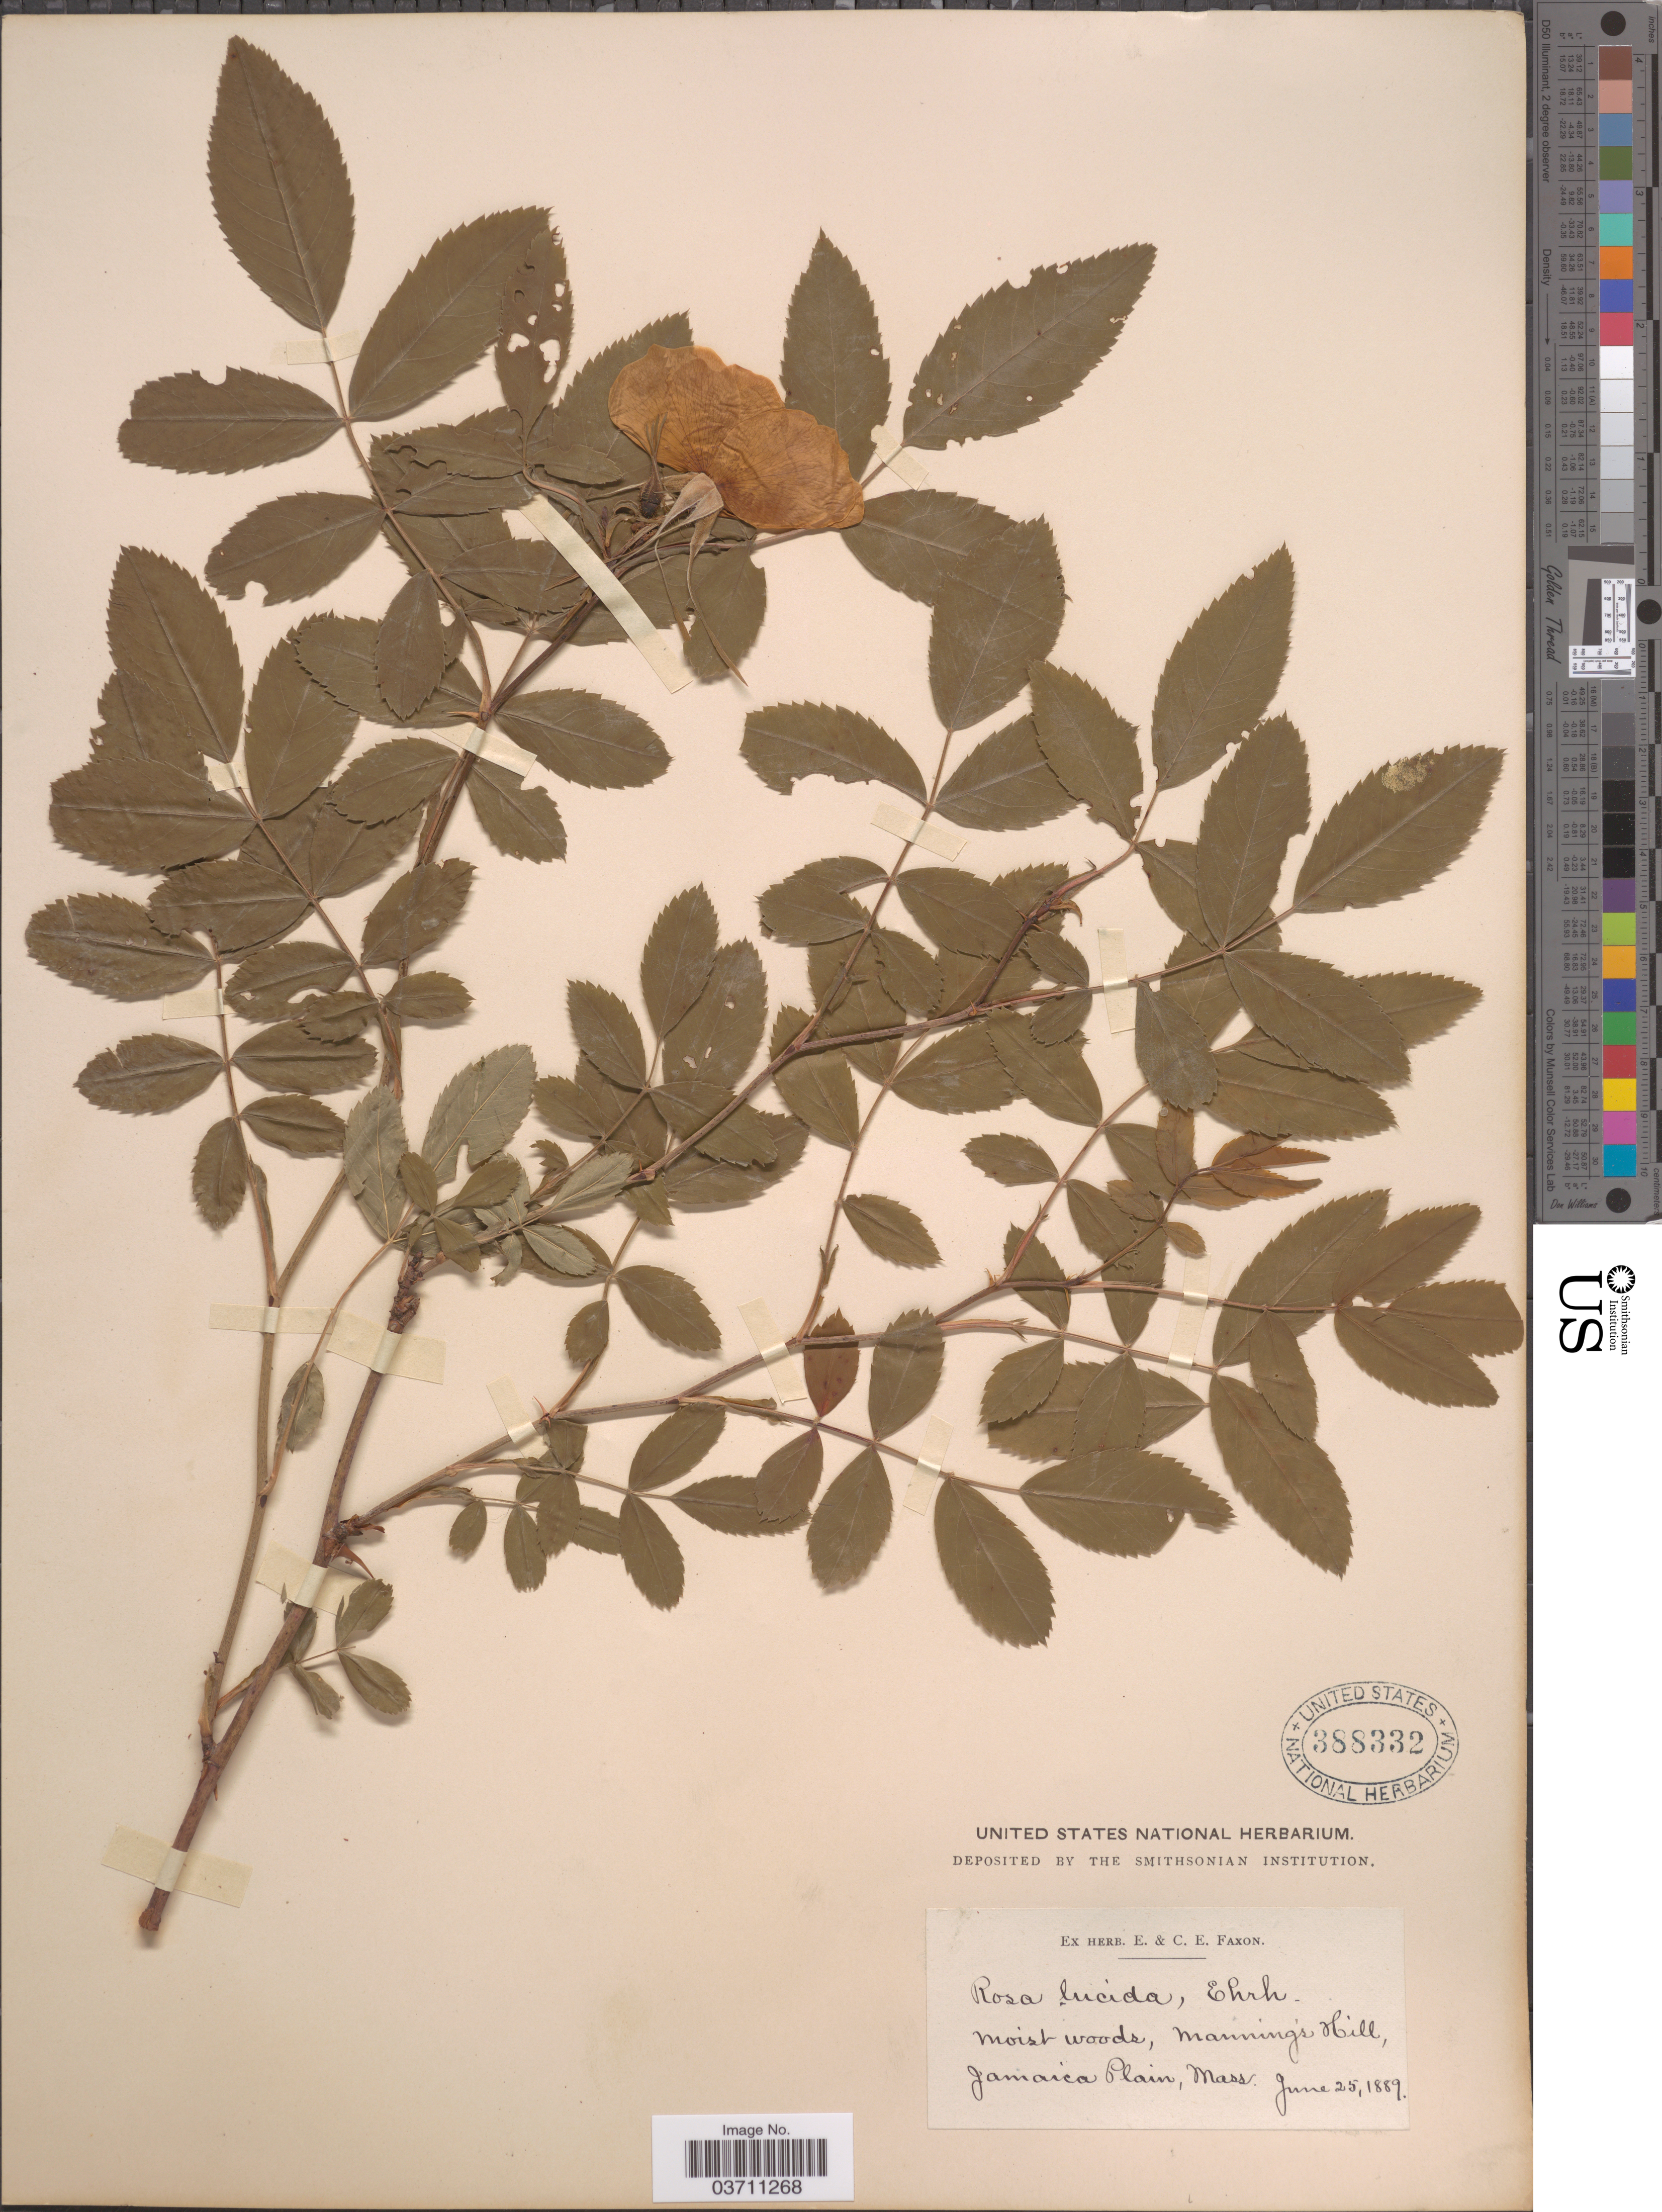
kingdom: Plantae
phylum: Tracheophyta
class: Magnoliopsida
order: Rosales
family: Rosaceae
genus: Rosa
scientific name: Rosa lucida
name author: Meehan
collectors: ex herb. E. & C.E. Faxon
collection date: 1889-06-25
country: United States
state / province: Massachusetts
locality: Manning's Hill, Jamaica Plain.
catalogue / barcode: US 388332